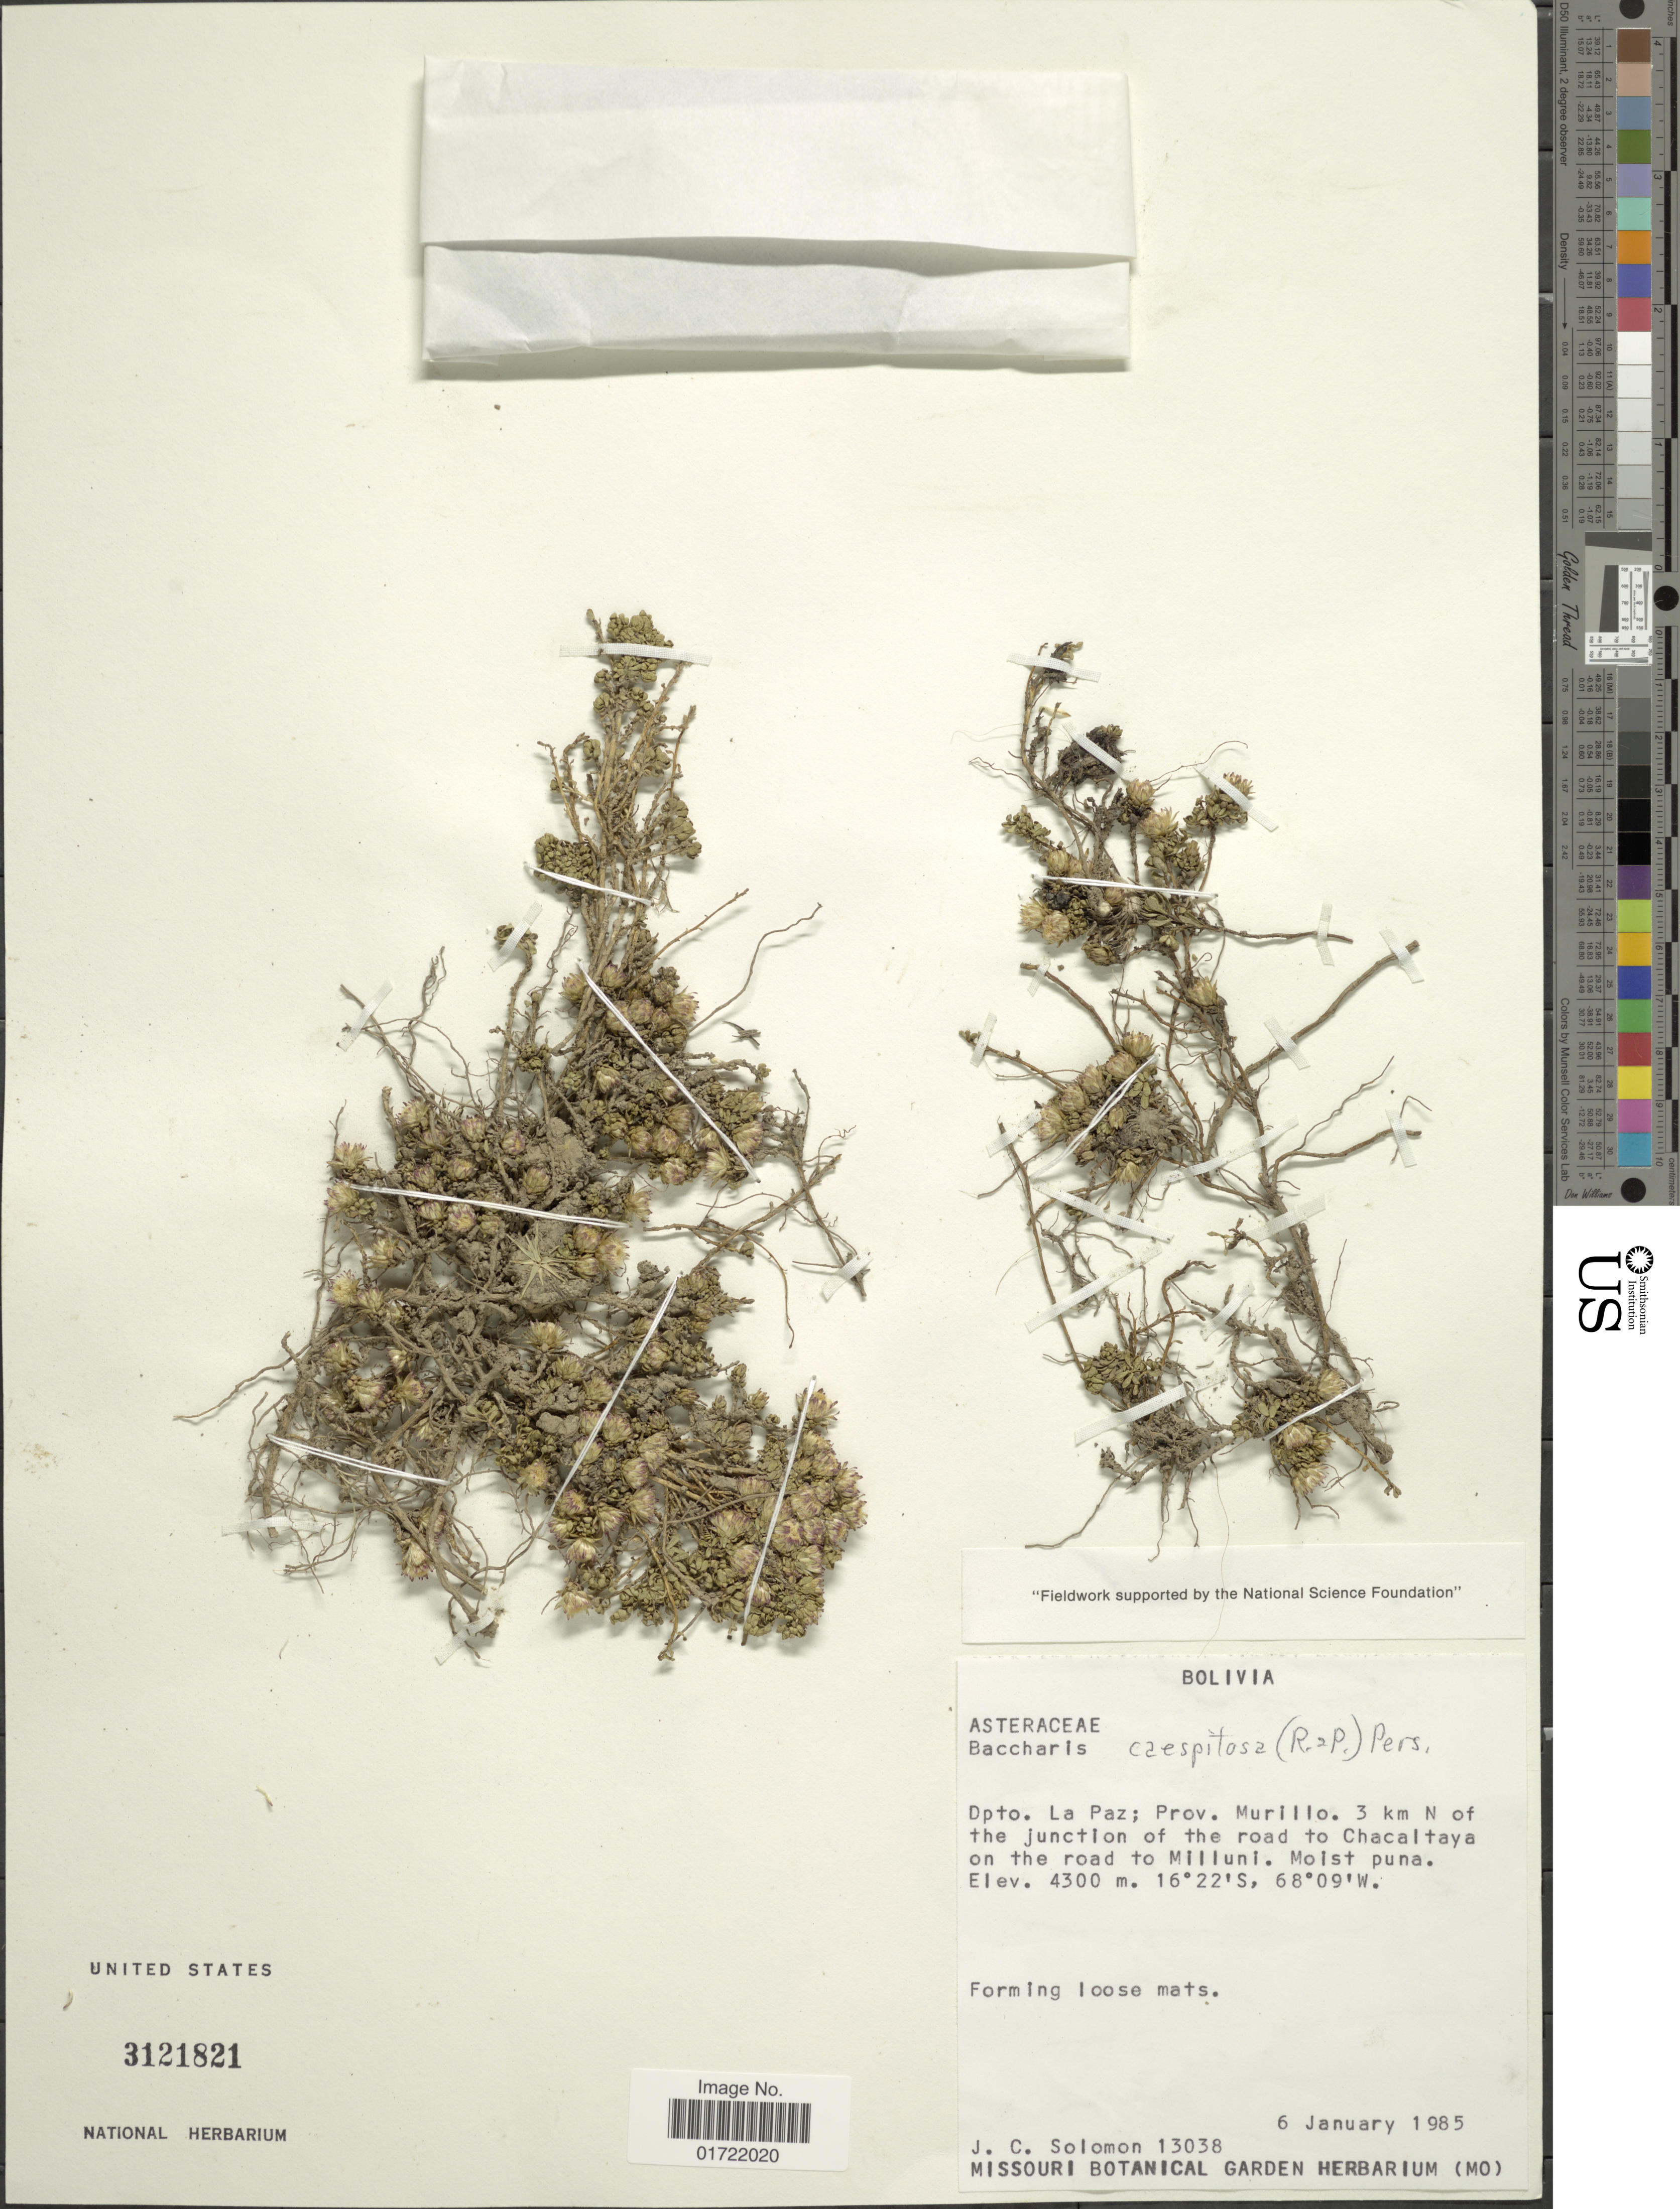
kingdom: Plantae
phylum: Tracheophyta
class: Magnoliopsida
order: Asterales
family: Asteraceae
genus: Baccharis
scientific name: Baccharis caespitosa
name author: (Ruiz & Pav.) Pers.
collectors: J. C. Solomon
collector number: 13038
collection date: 1985-01-06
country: Bolivia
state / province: La Paz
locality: Prov. Murillo. 3 km N of the junction of the road to Chacaltaya on the road to Milluni.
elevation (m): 4300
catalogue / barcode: US 3121821